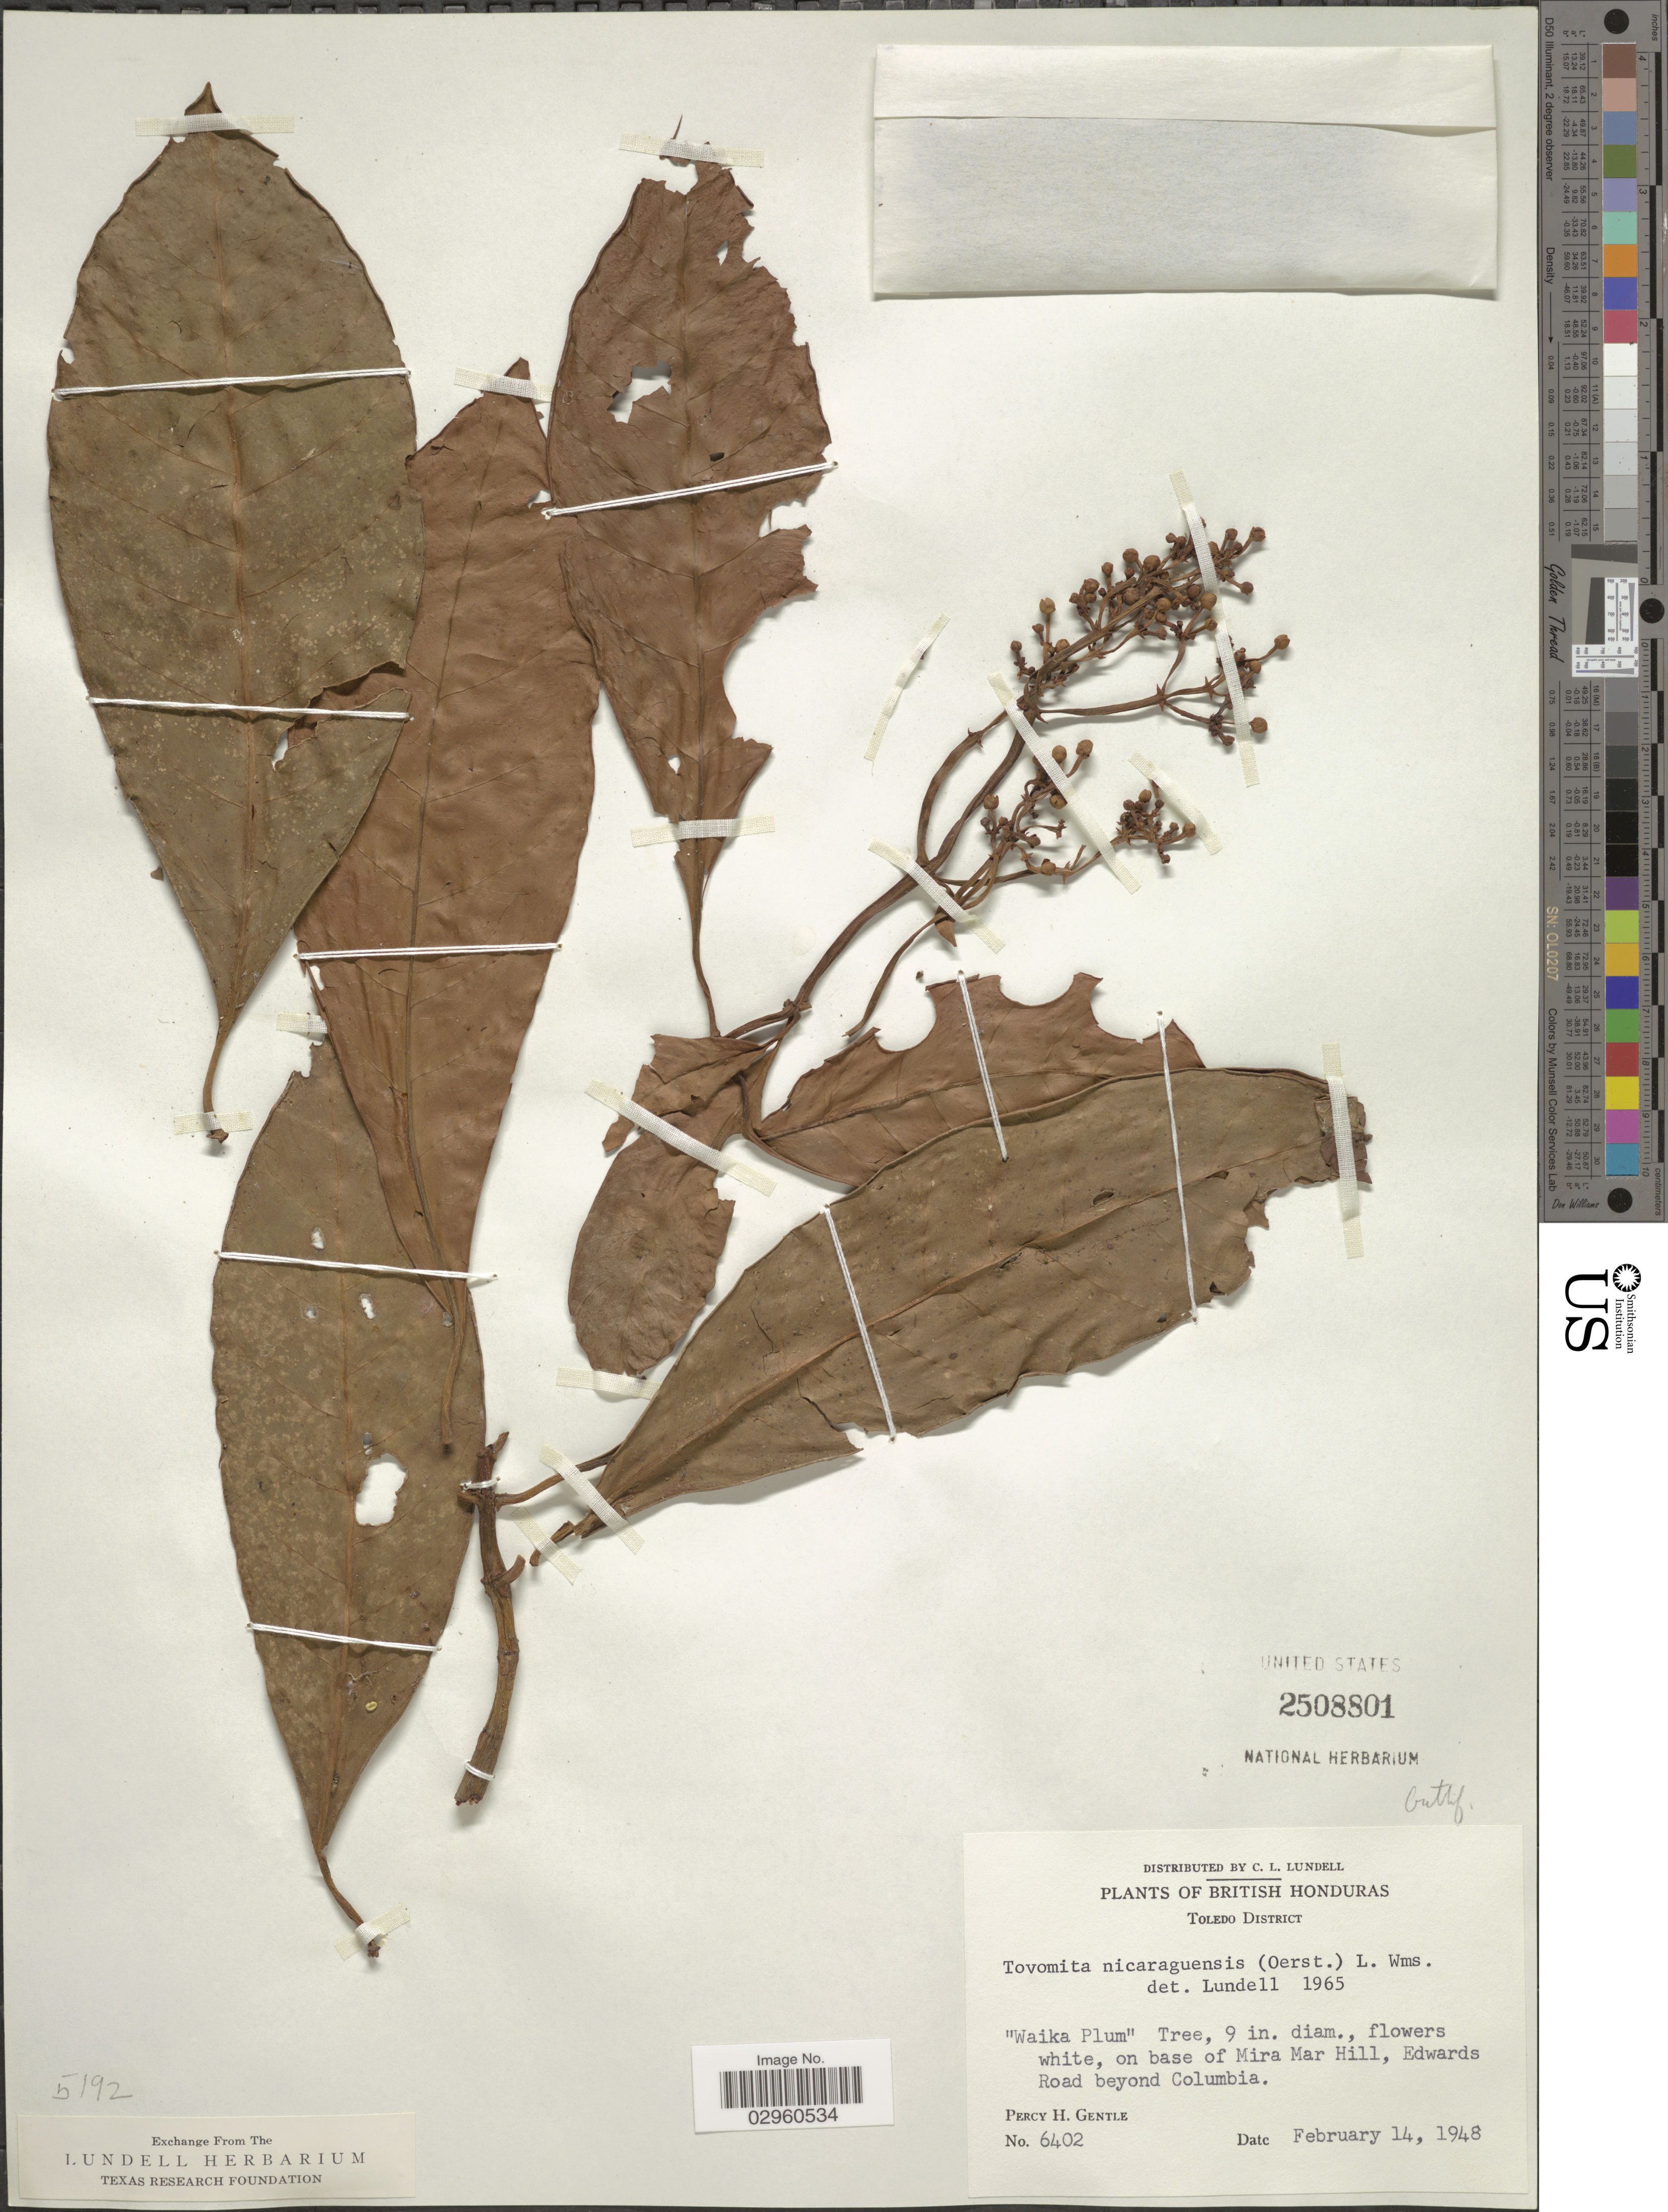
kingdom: Plantae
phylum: Tracheophyta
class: Magnoliopsida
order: Malpighiales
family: Clusiaceae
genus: Chrysochlamys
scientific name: Chrysochlamys nicaraguensis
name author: (Oerst. et al.) Hemsl.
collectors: P. H. Gentle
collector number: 6402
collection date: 1948-02-14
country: Belize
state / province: Toledo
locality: British Honduras. Toledo District. On base of Mira Mar Hill, Edwards Road beyond Columbia.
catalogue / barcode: US 2508801